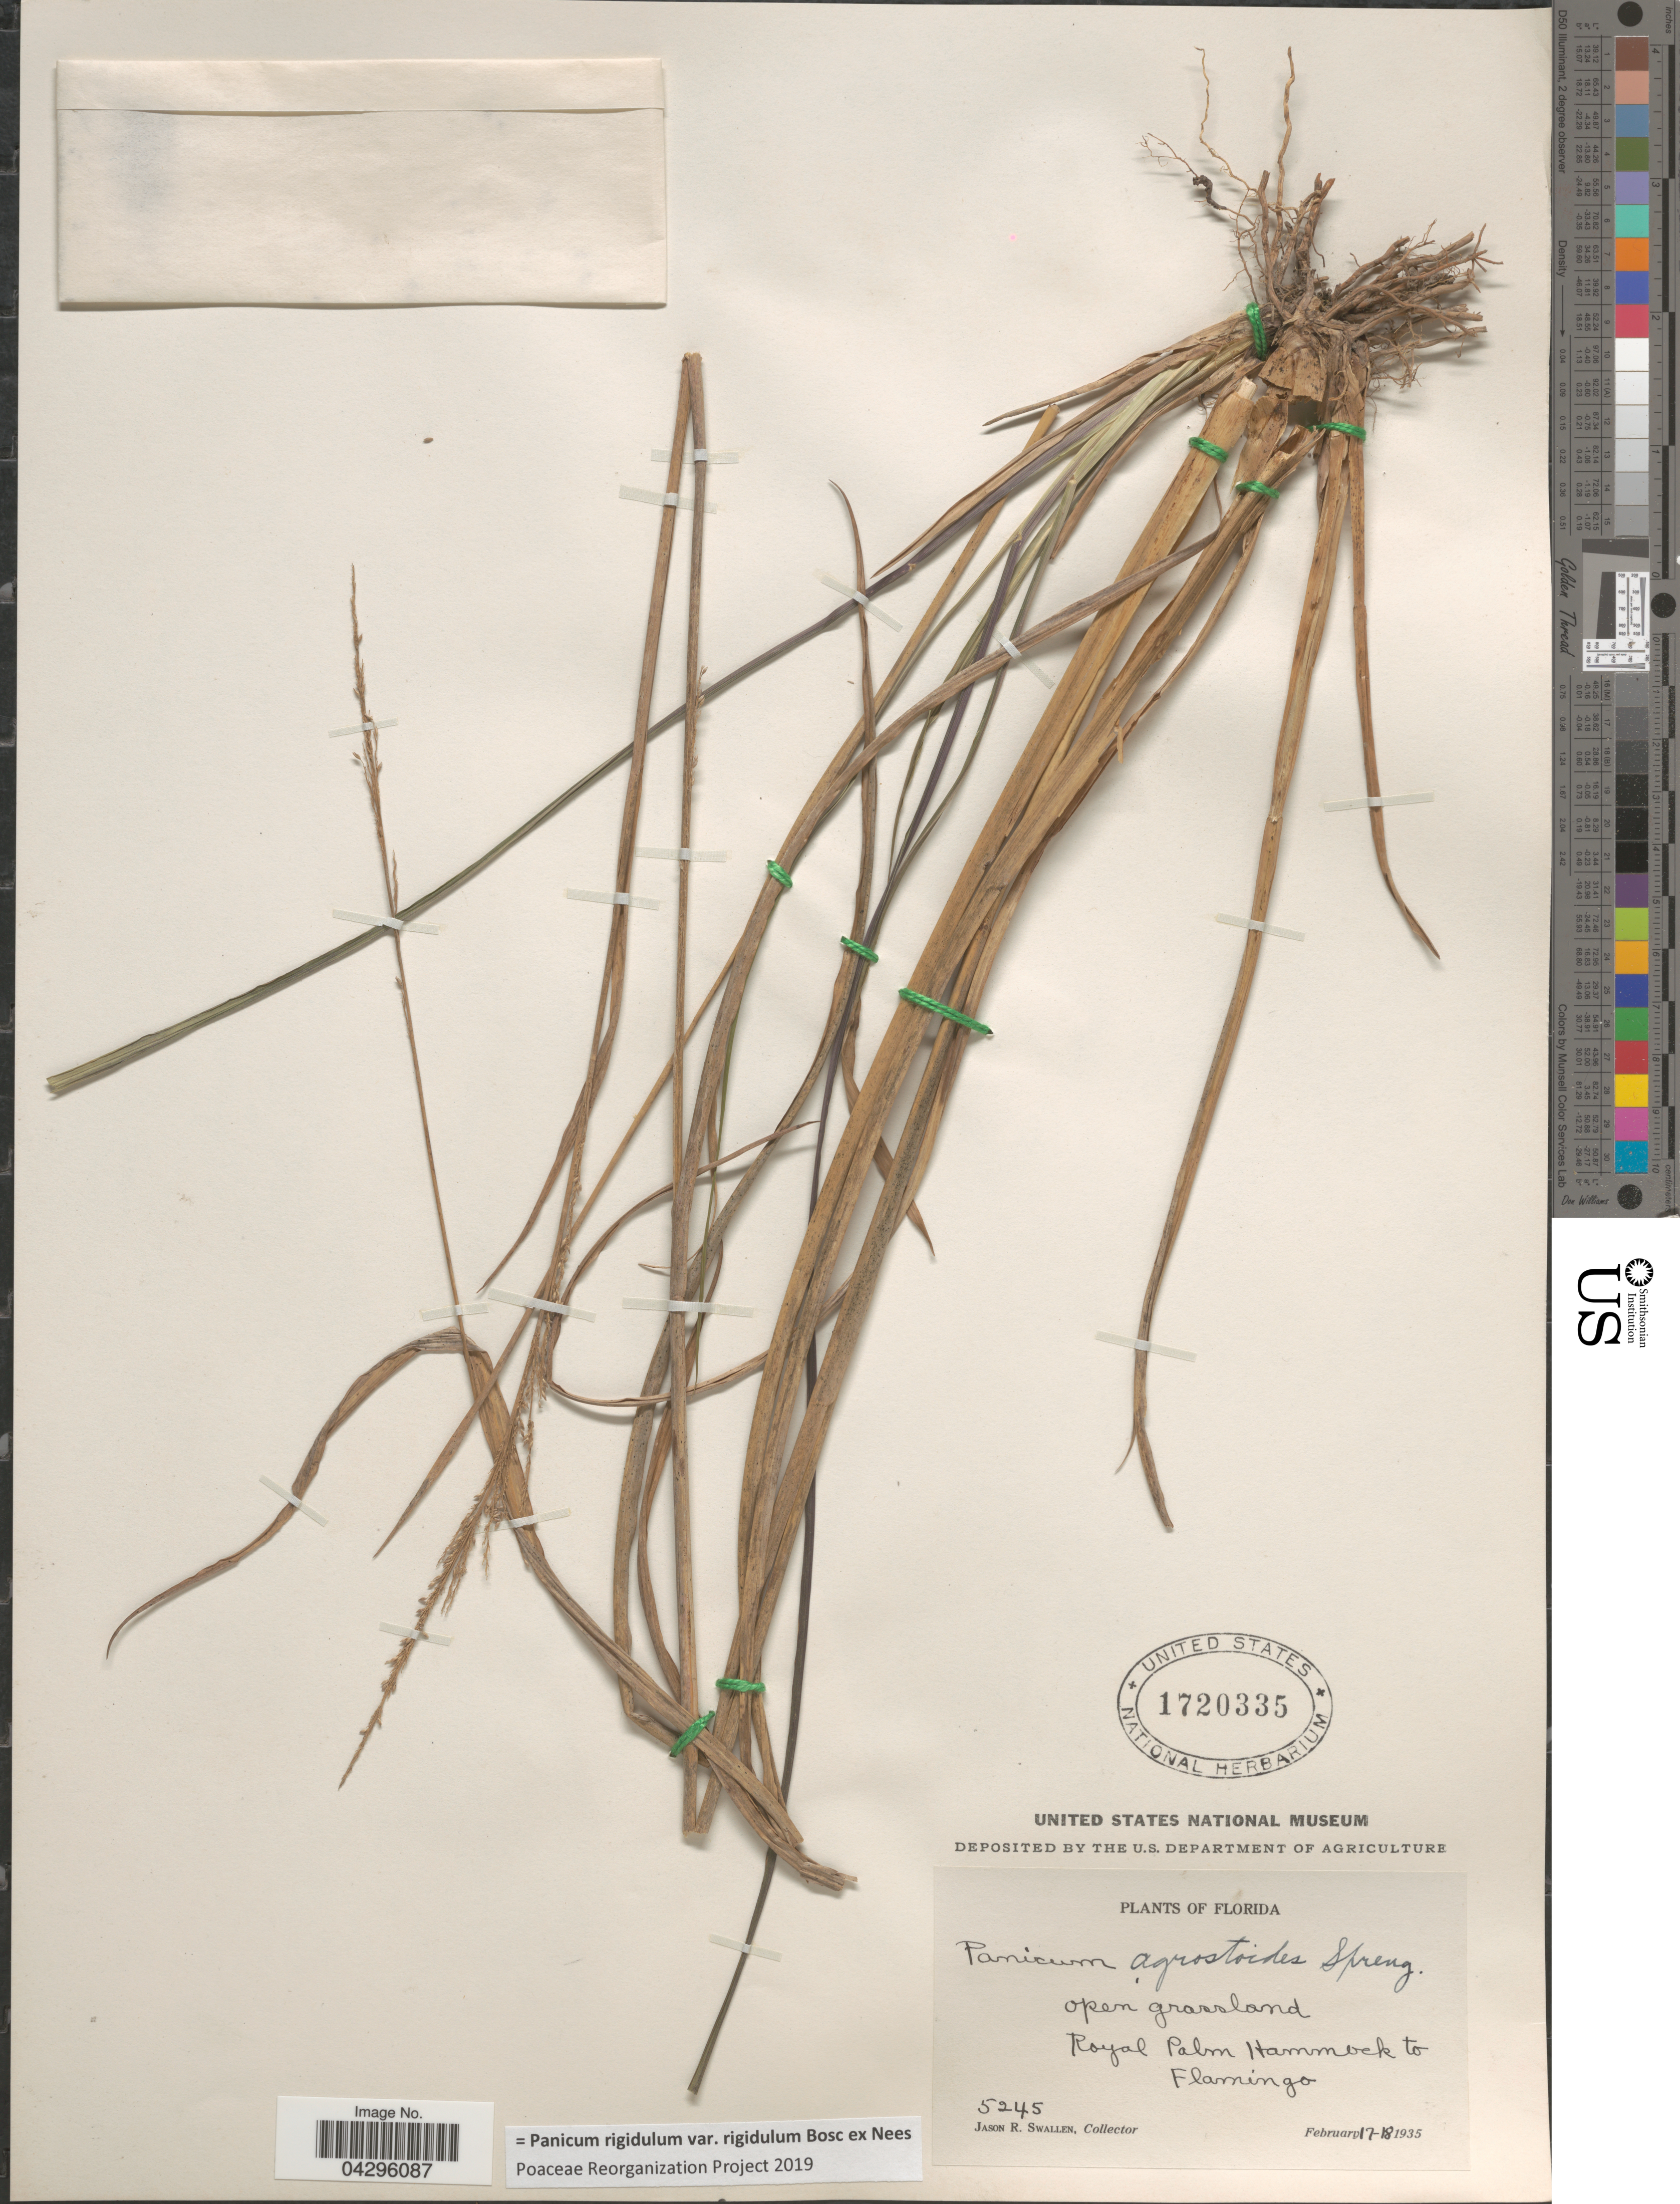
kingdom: Plantae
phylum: Tracheophyta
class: Liliopsida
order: Poales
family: Poaceae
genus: Panicum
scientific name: Panicum rigidulum var. rigidulum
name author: Bosc ex Nees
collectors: J. R. Swallen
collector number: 5245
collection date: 1935-02-17/1935-02-18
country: United States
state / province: Florida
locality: Open grassland. Royal Palm Hammock to Flamingo.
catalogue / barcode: US 1720335